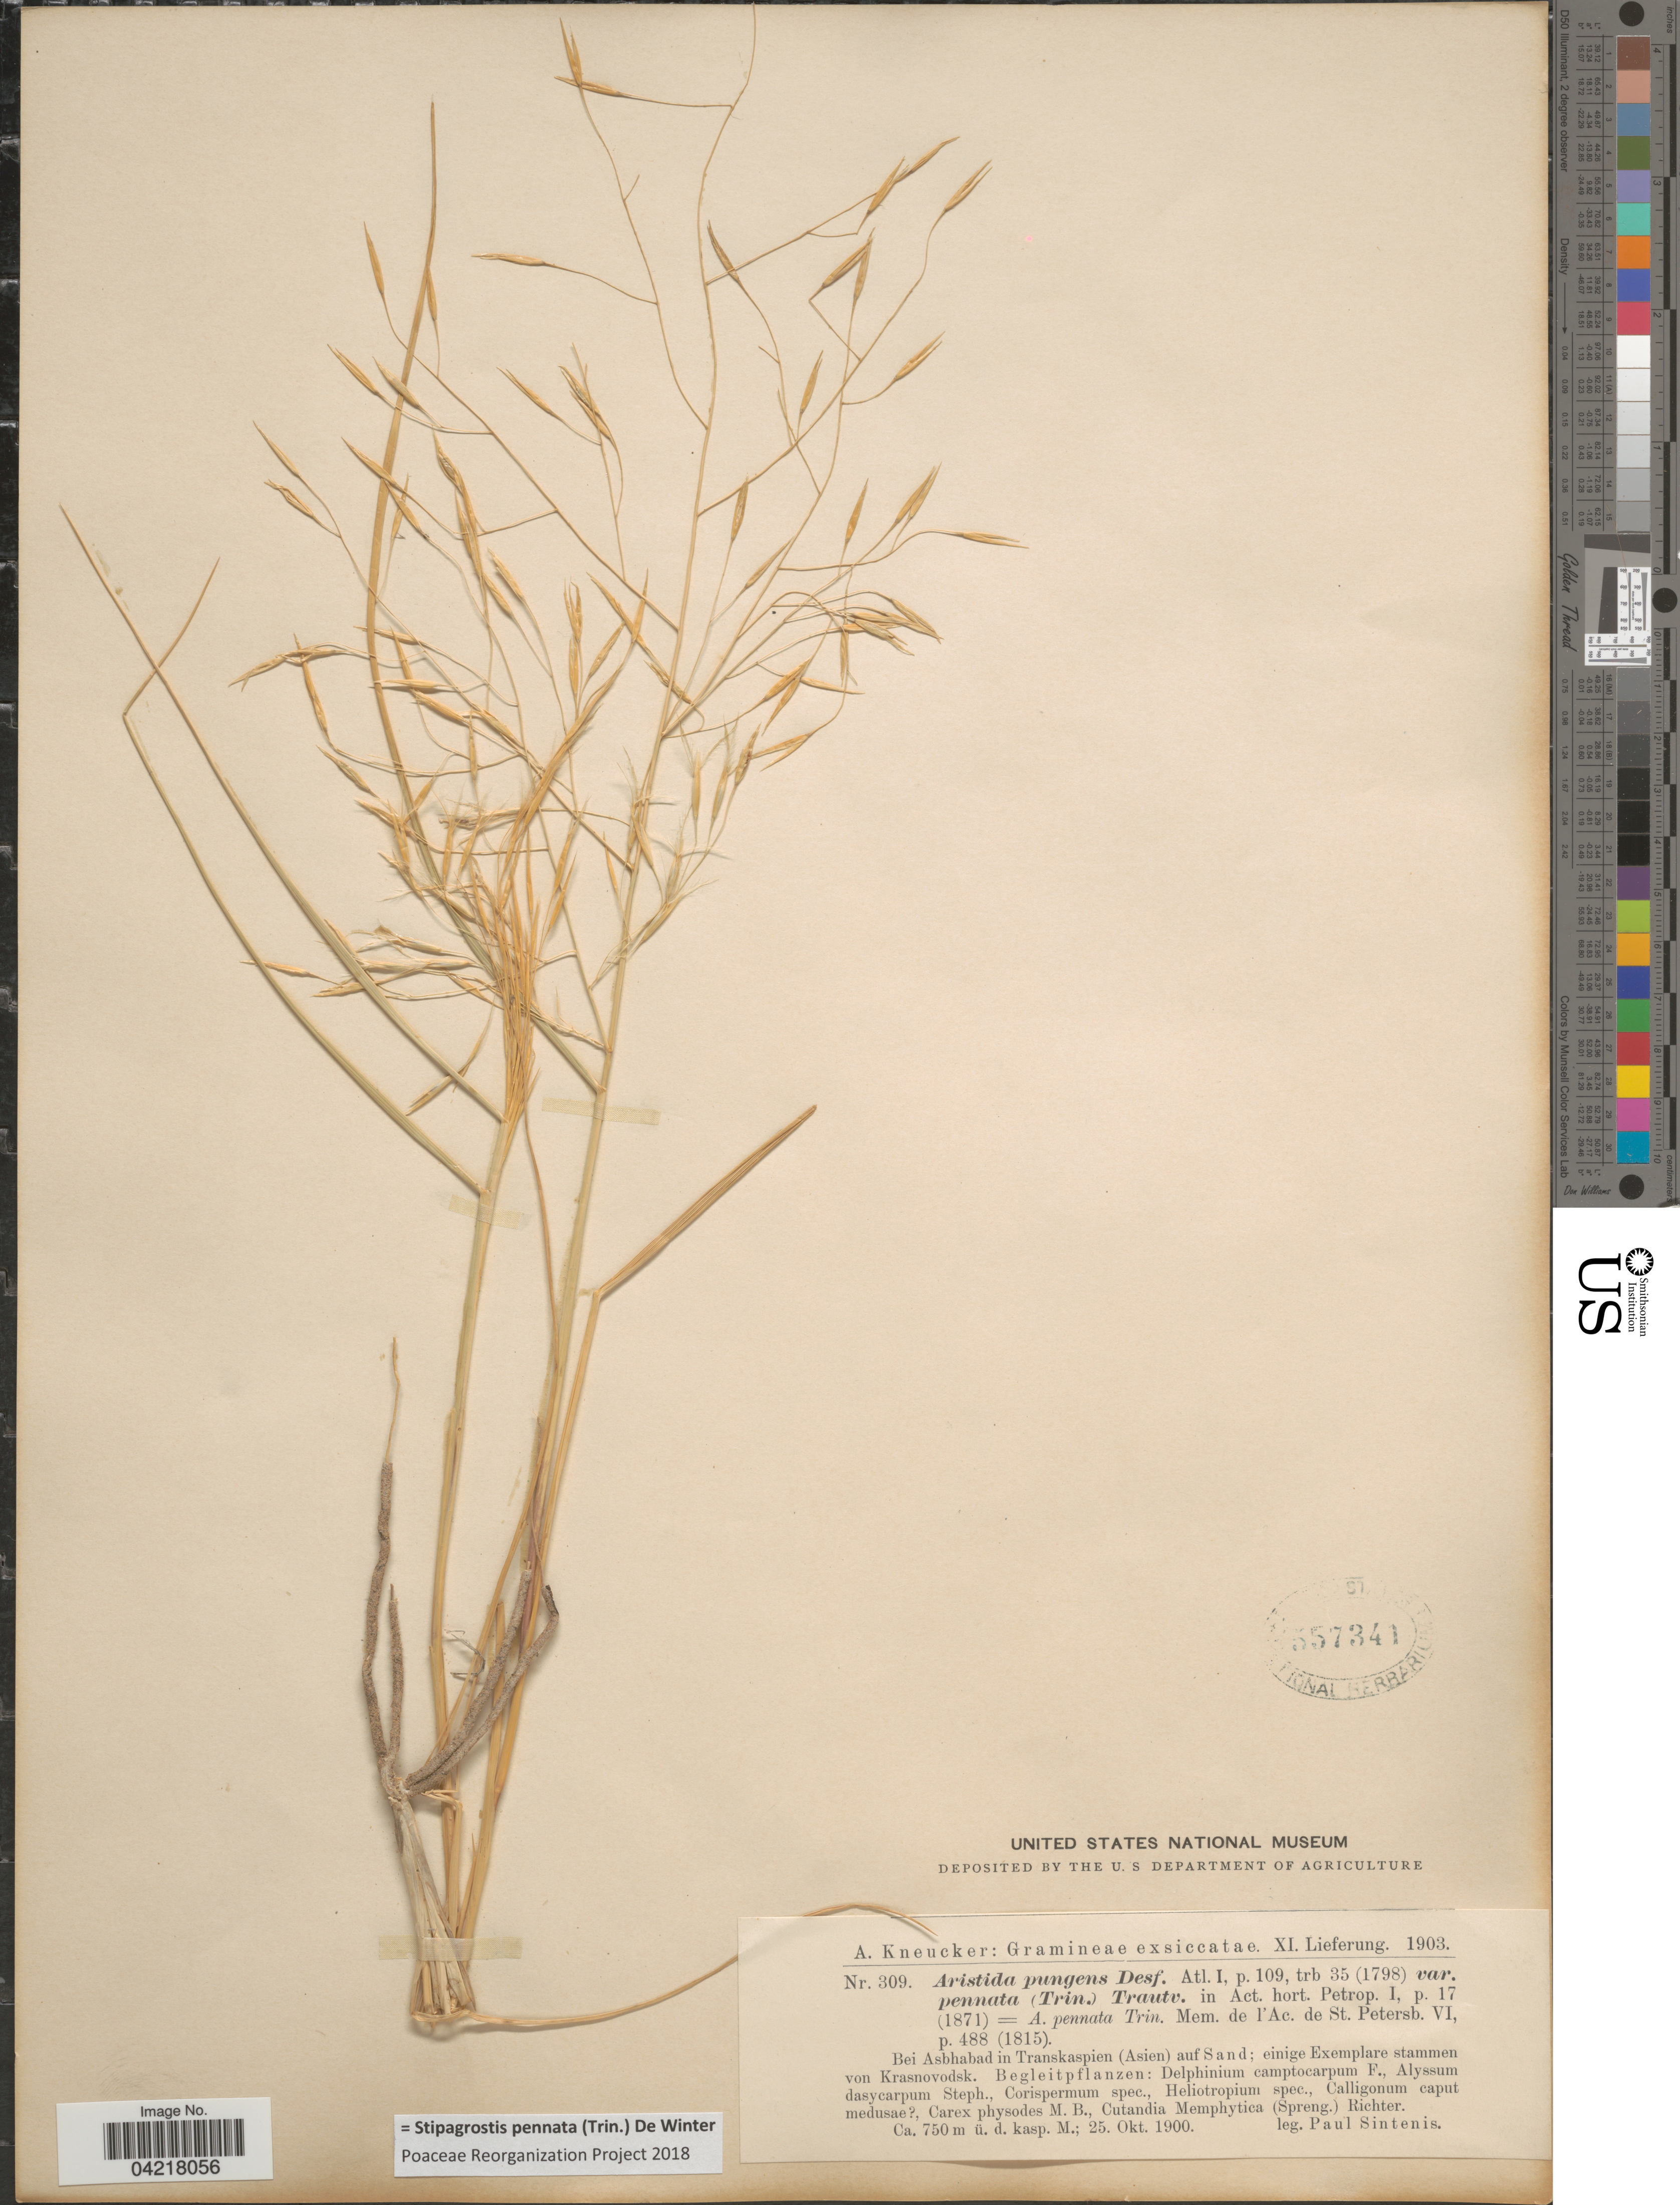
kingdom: Plantae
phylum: Tracheophyta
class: Liliopsida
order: Poales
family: Poaceae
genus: Stipagrostis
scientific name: Stipagrostis pennata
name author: (Trin.) De Winter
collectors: P. Sintenis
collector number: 309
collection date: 1900-10-25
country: Turkmenistan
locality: Bei Asbhabad in Transkaspien (Asien) auf Sand.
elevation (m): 750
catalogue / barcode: US 557341